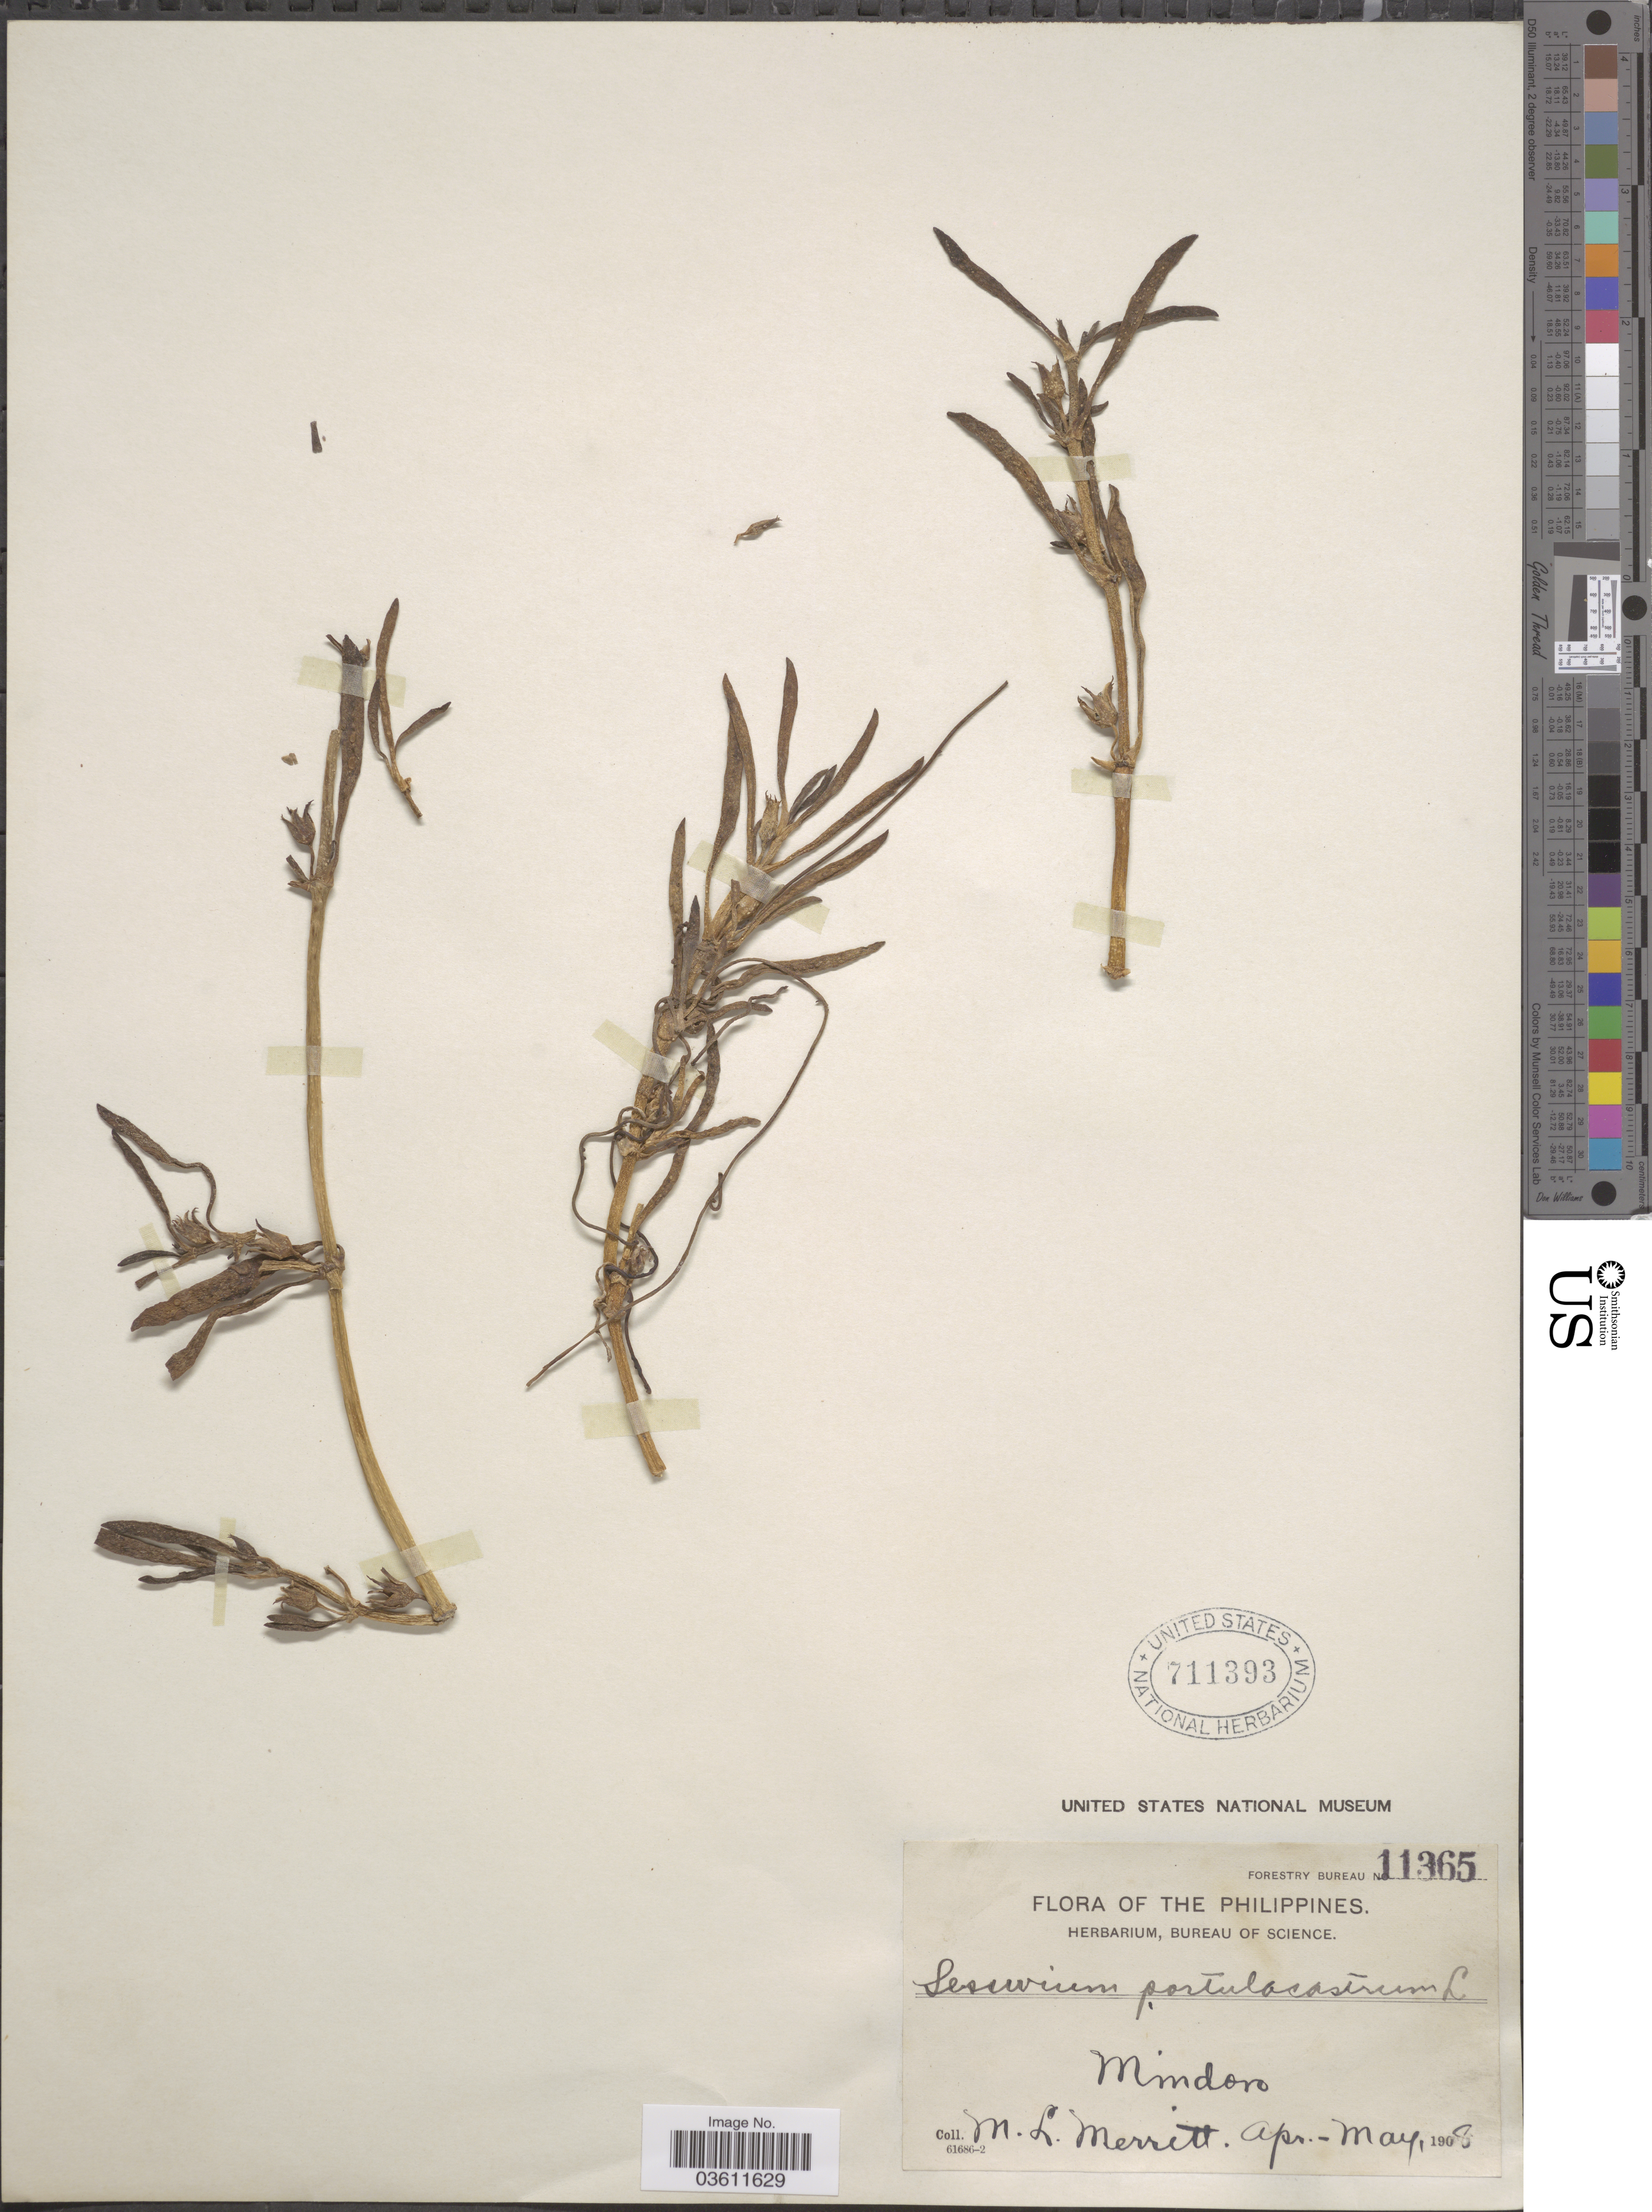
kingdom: Plantae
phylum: Tracheophyta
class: Magnoliopsida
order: Caryophyllales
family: Aizoaceae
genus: Sesuvium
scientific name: Sesuvium portulacastrum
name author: (L.) L.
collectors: M. L. Merritt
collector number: Forestry Bureau 11365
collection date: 1908-04/1908-05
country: Philippines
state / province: Mimaropa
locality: Mindoro.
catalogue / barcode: US 711393